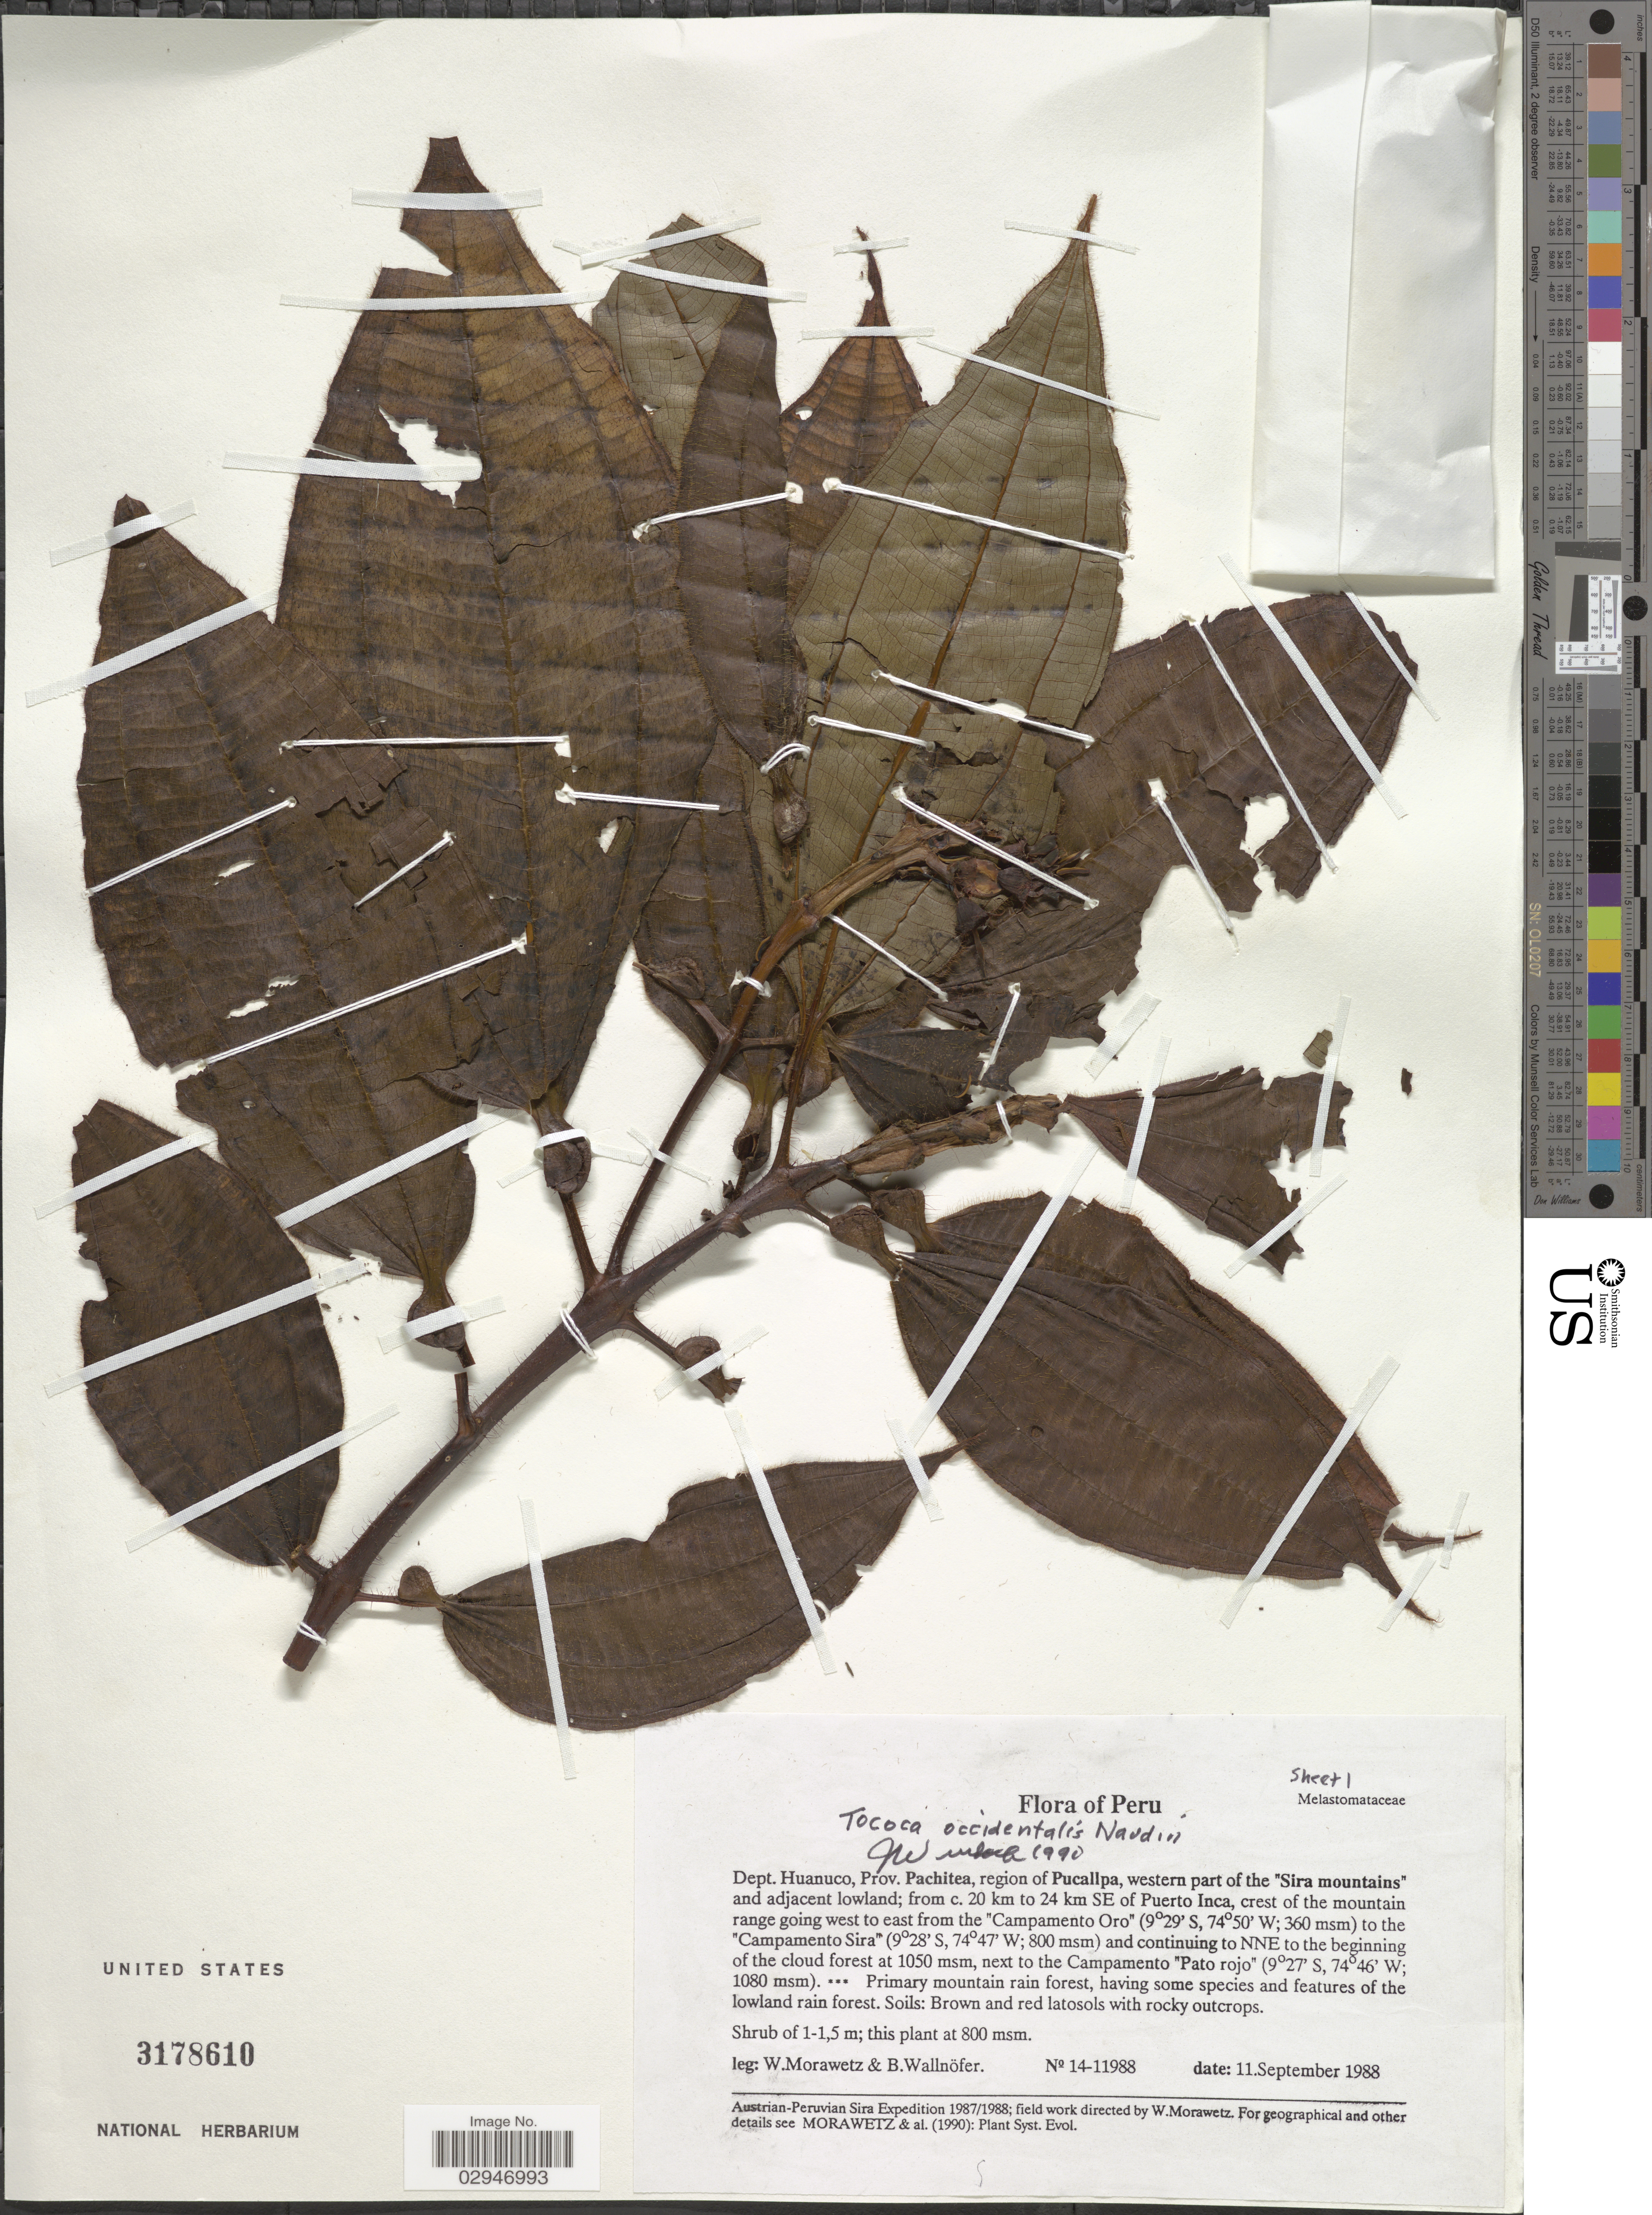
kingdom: Plantae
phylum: Tracheophyta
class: Magnoliopsida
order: Myrtales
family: Melastomataceae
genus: Tococa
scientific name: Tococa occidentalis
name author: Naudin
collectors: W. Morawetz & B. Wallnöfer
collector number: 14-11988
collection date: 1988-09-11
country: Peru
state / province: Huánuco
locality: Dept. Huanuco, Prov. Pachitea, region of Pucallpa, western part of the "Sira mountains" and adjacent lowland; from c. 20 km to 24 km SE of Puerto Inca, crest of the mountain range going west to east from the "Campamento Oro" to the "Campamento Sira" and continuing to NNE to the beginning of the cloud forsest, next to the Campamento "Pato rojo".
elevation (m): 360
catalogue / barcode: US 3178610